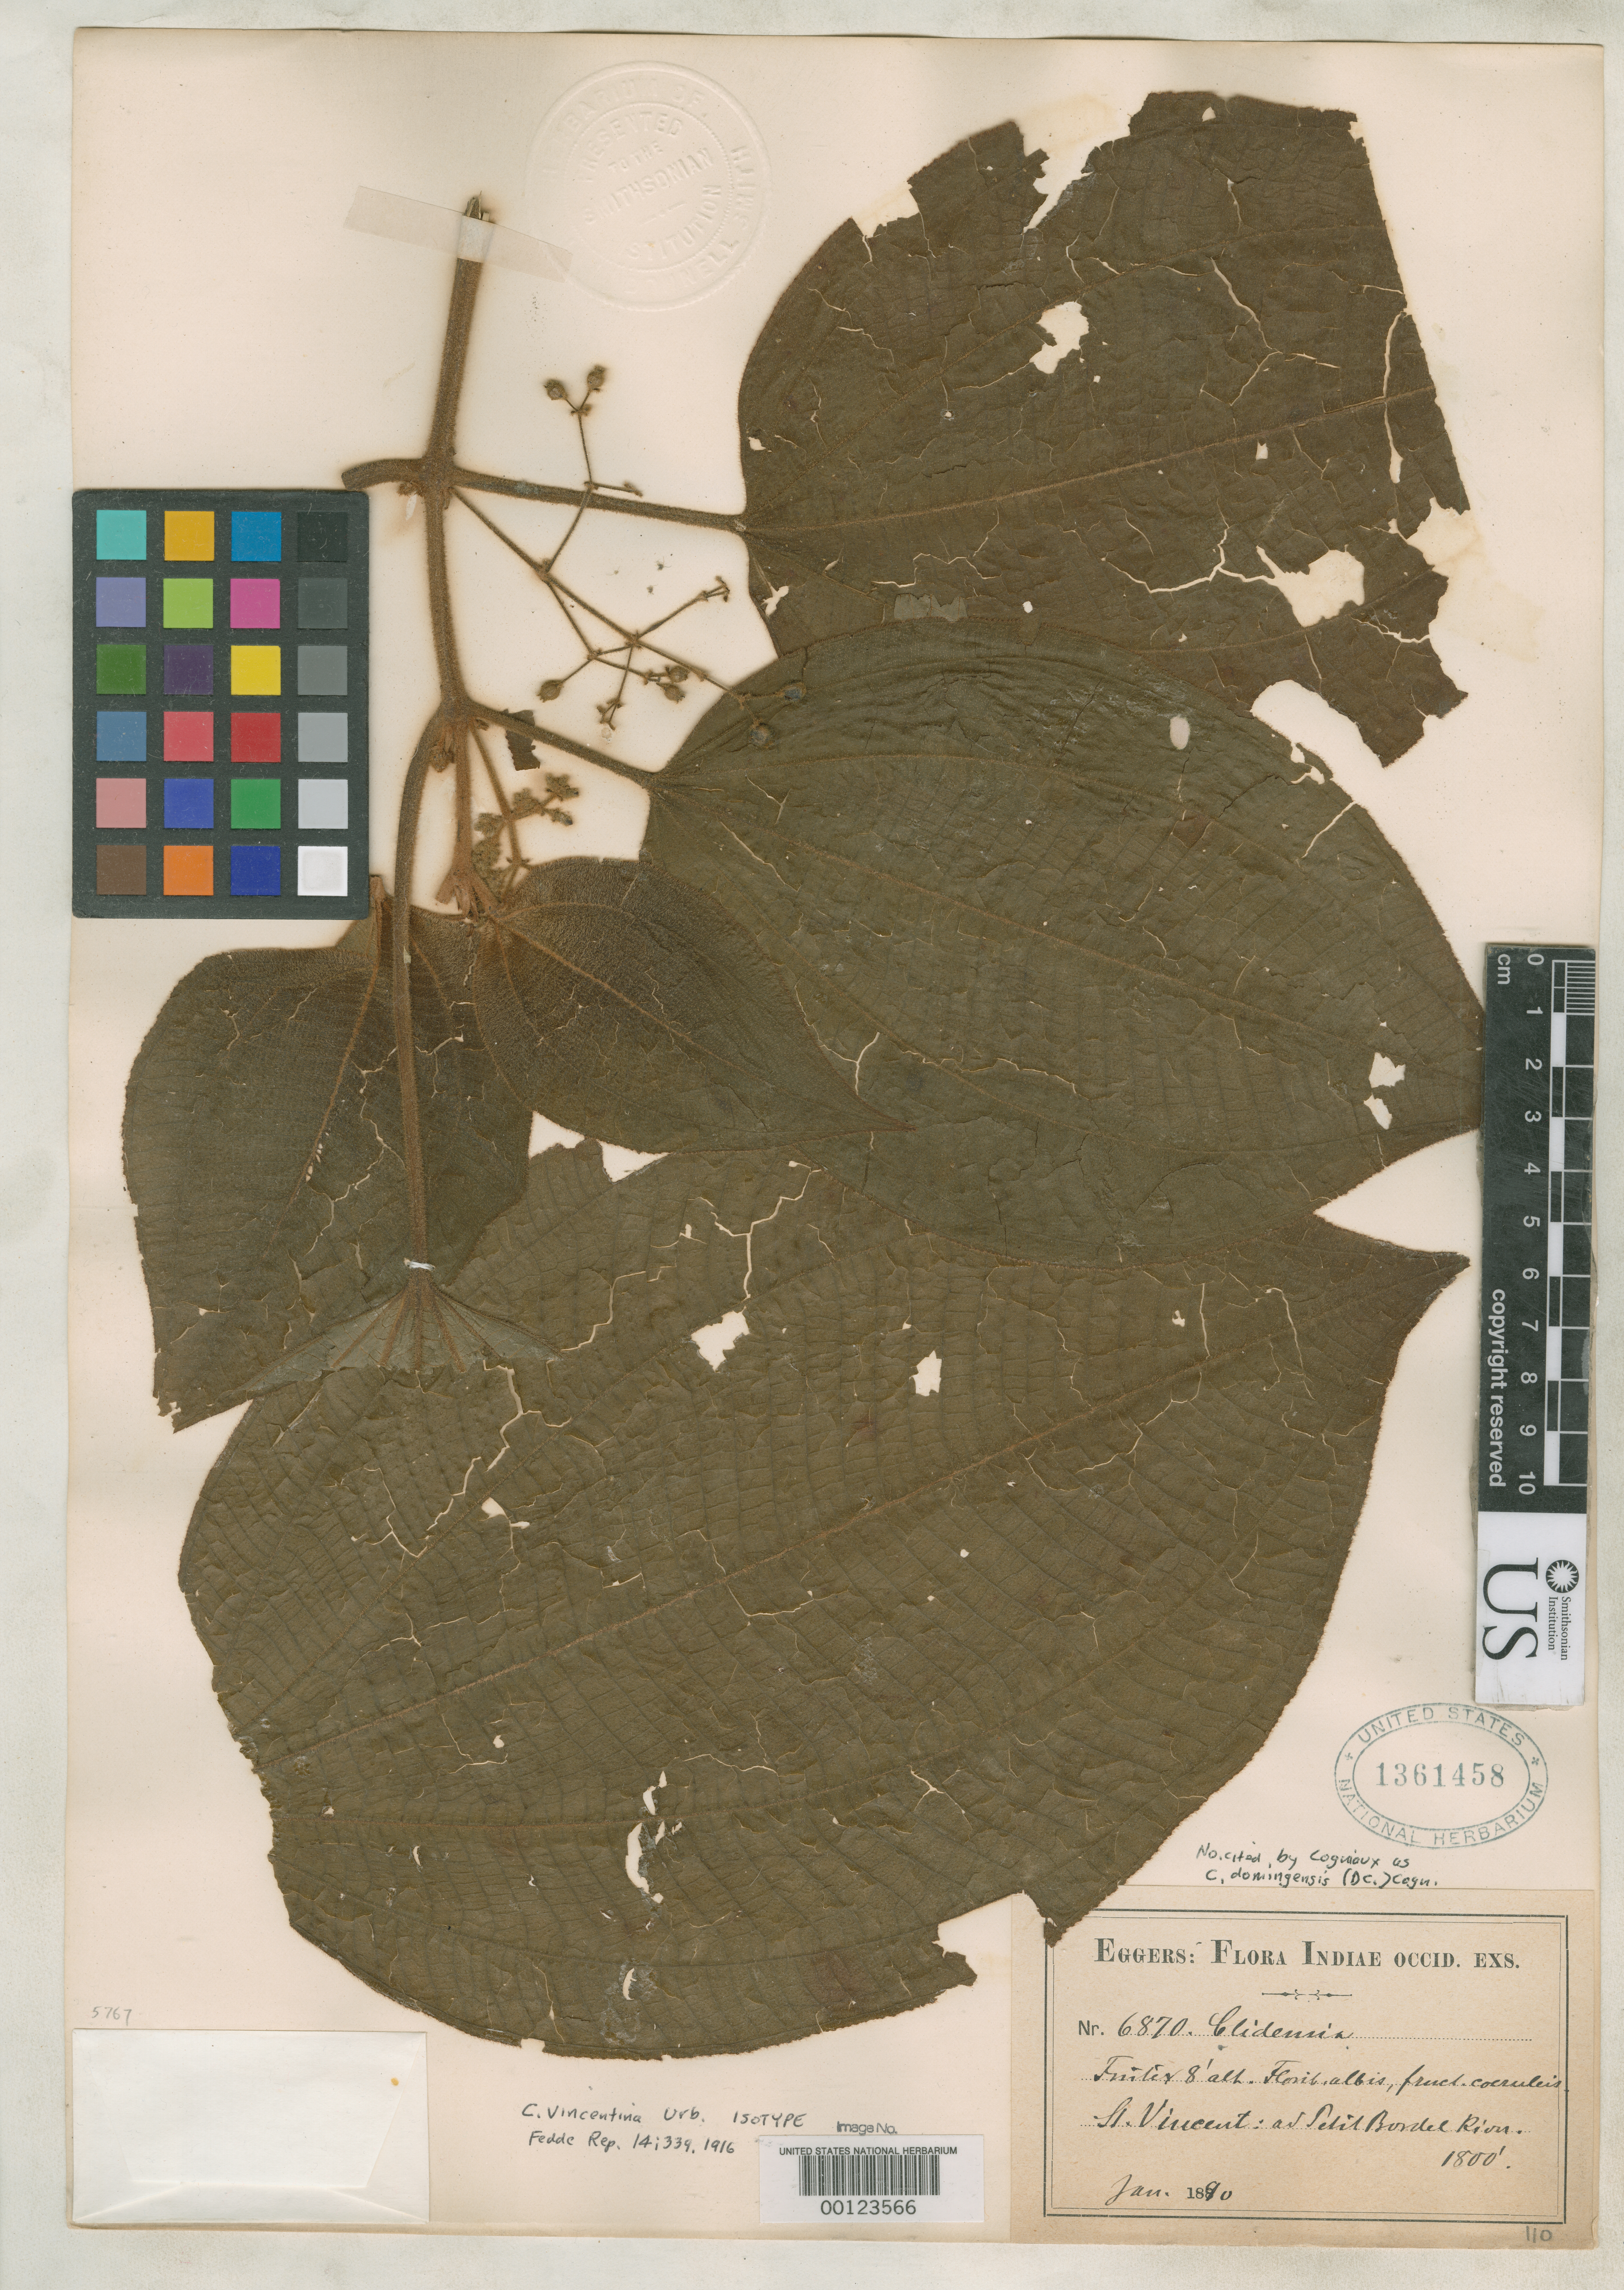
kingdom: Plantae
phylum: Tracheophyta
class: Magnoliopsida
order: Myrtales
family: Melastomataceae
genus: Clidemia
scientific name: Clidemia vincentina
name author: Urb.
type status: Isotype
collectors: H. F. A. von Eggers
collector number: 6870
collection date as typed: Jan 1890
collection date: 1890-01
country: St. Vincent - Grenadines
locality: Petit Bordel River.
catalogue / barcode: US 1361458